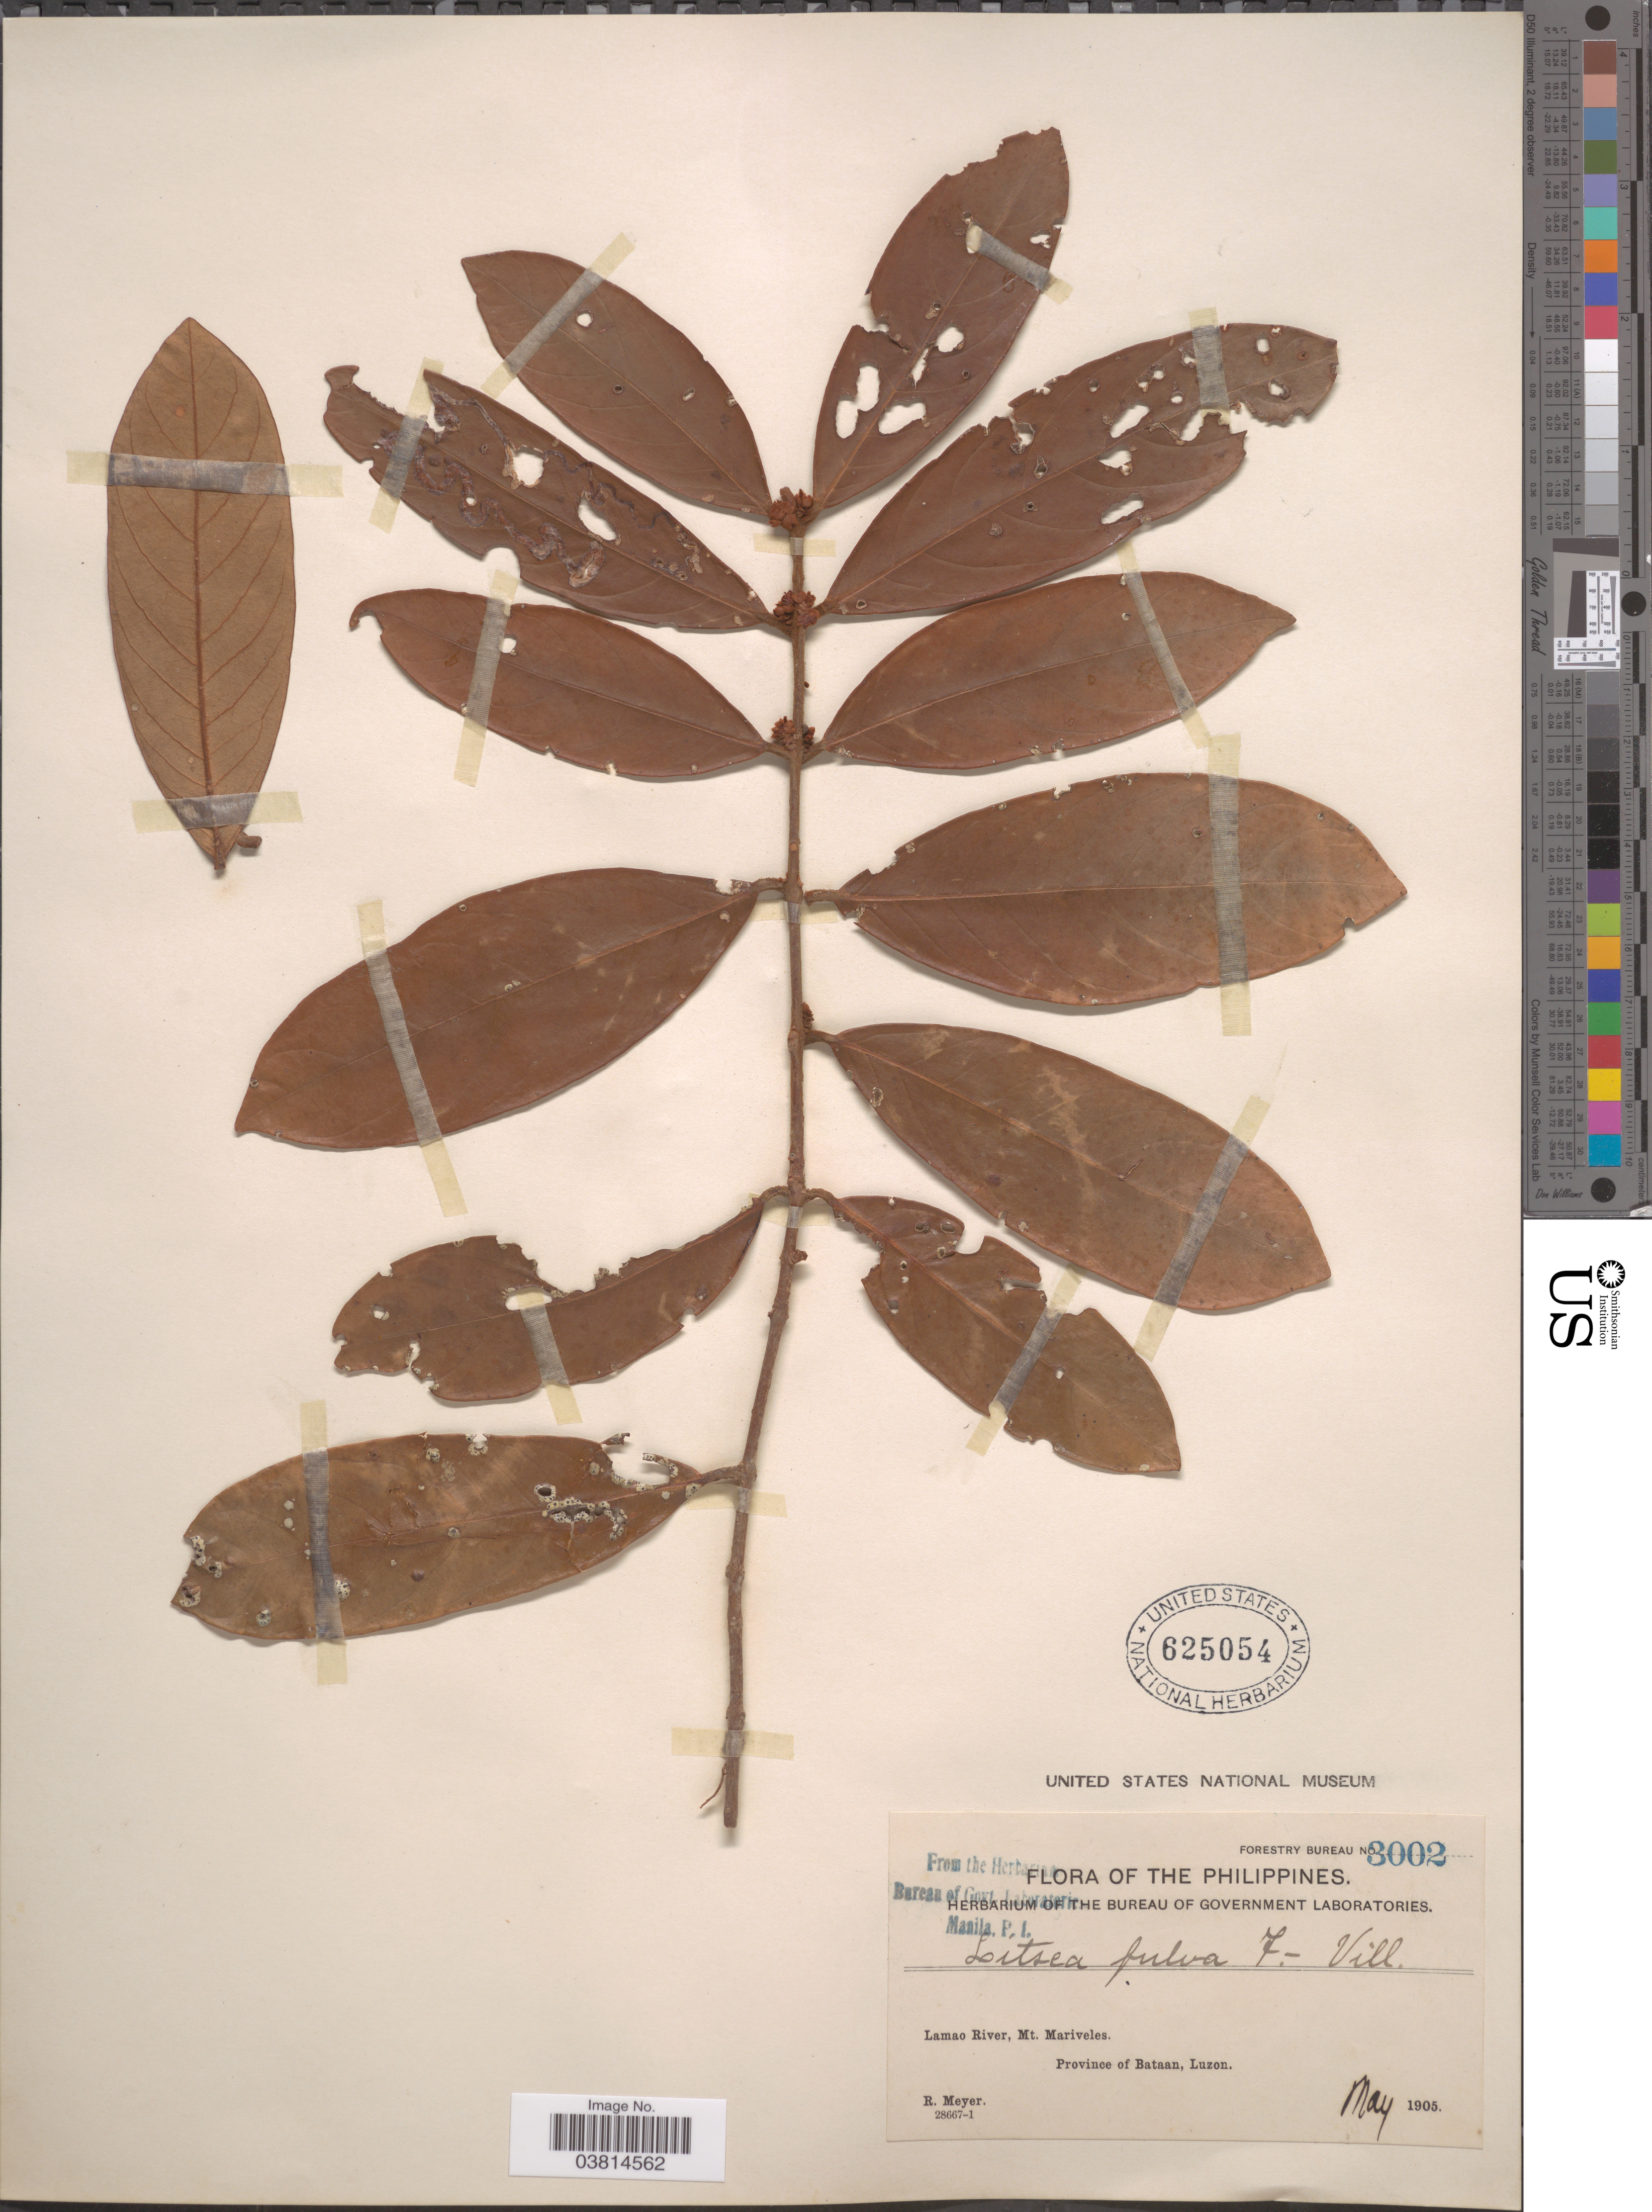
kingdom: Plantae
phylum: Tracheophyta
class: Magnoliopsida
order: Laurales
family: Lauraceae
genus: Litsea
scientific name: Litsea fulva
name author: (Blume) Fern.-Vill.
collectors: R. Meyer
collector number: Forestry Bureau 3002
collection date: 1905-05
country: Philippines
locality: Lamao River, Mt. Mariveles, Province of Bataan, Luzon.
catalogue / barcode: US 625054